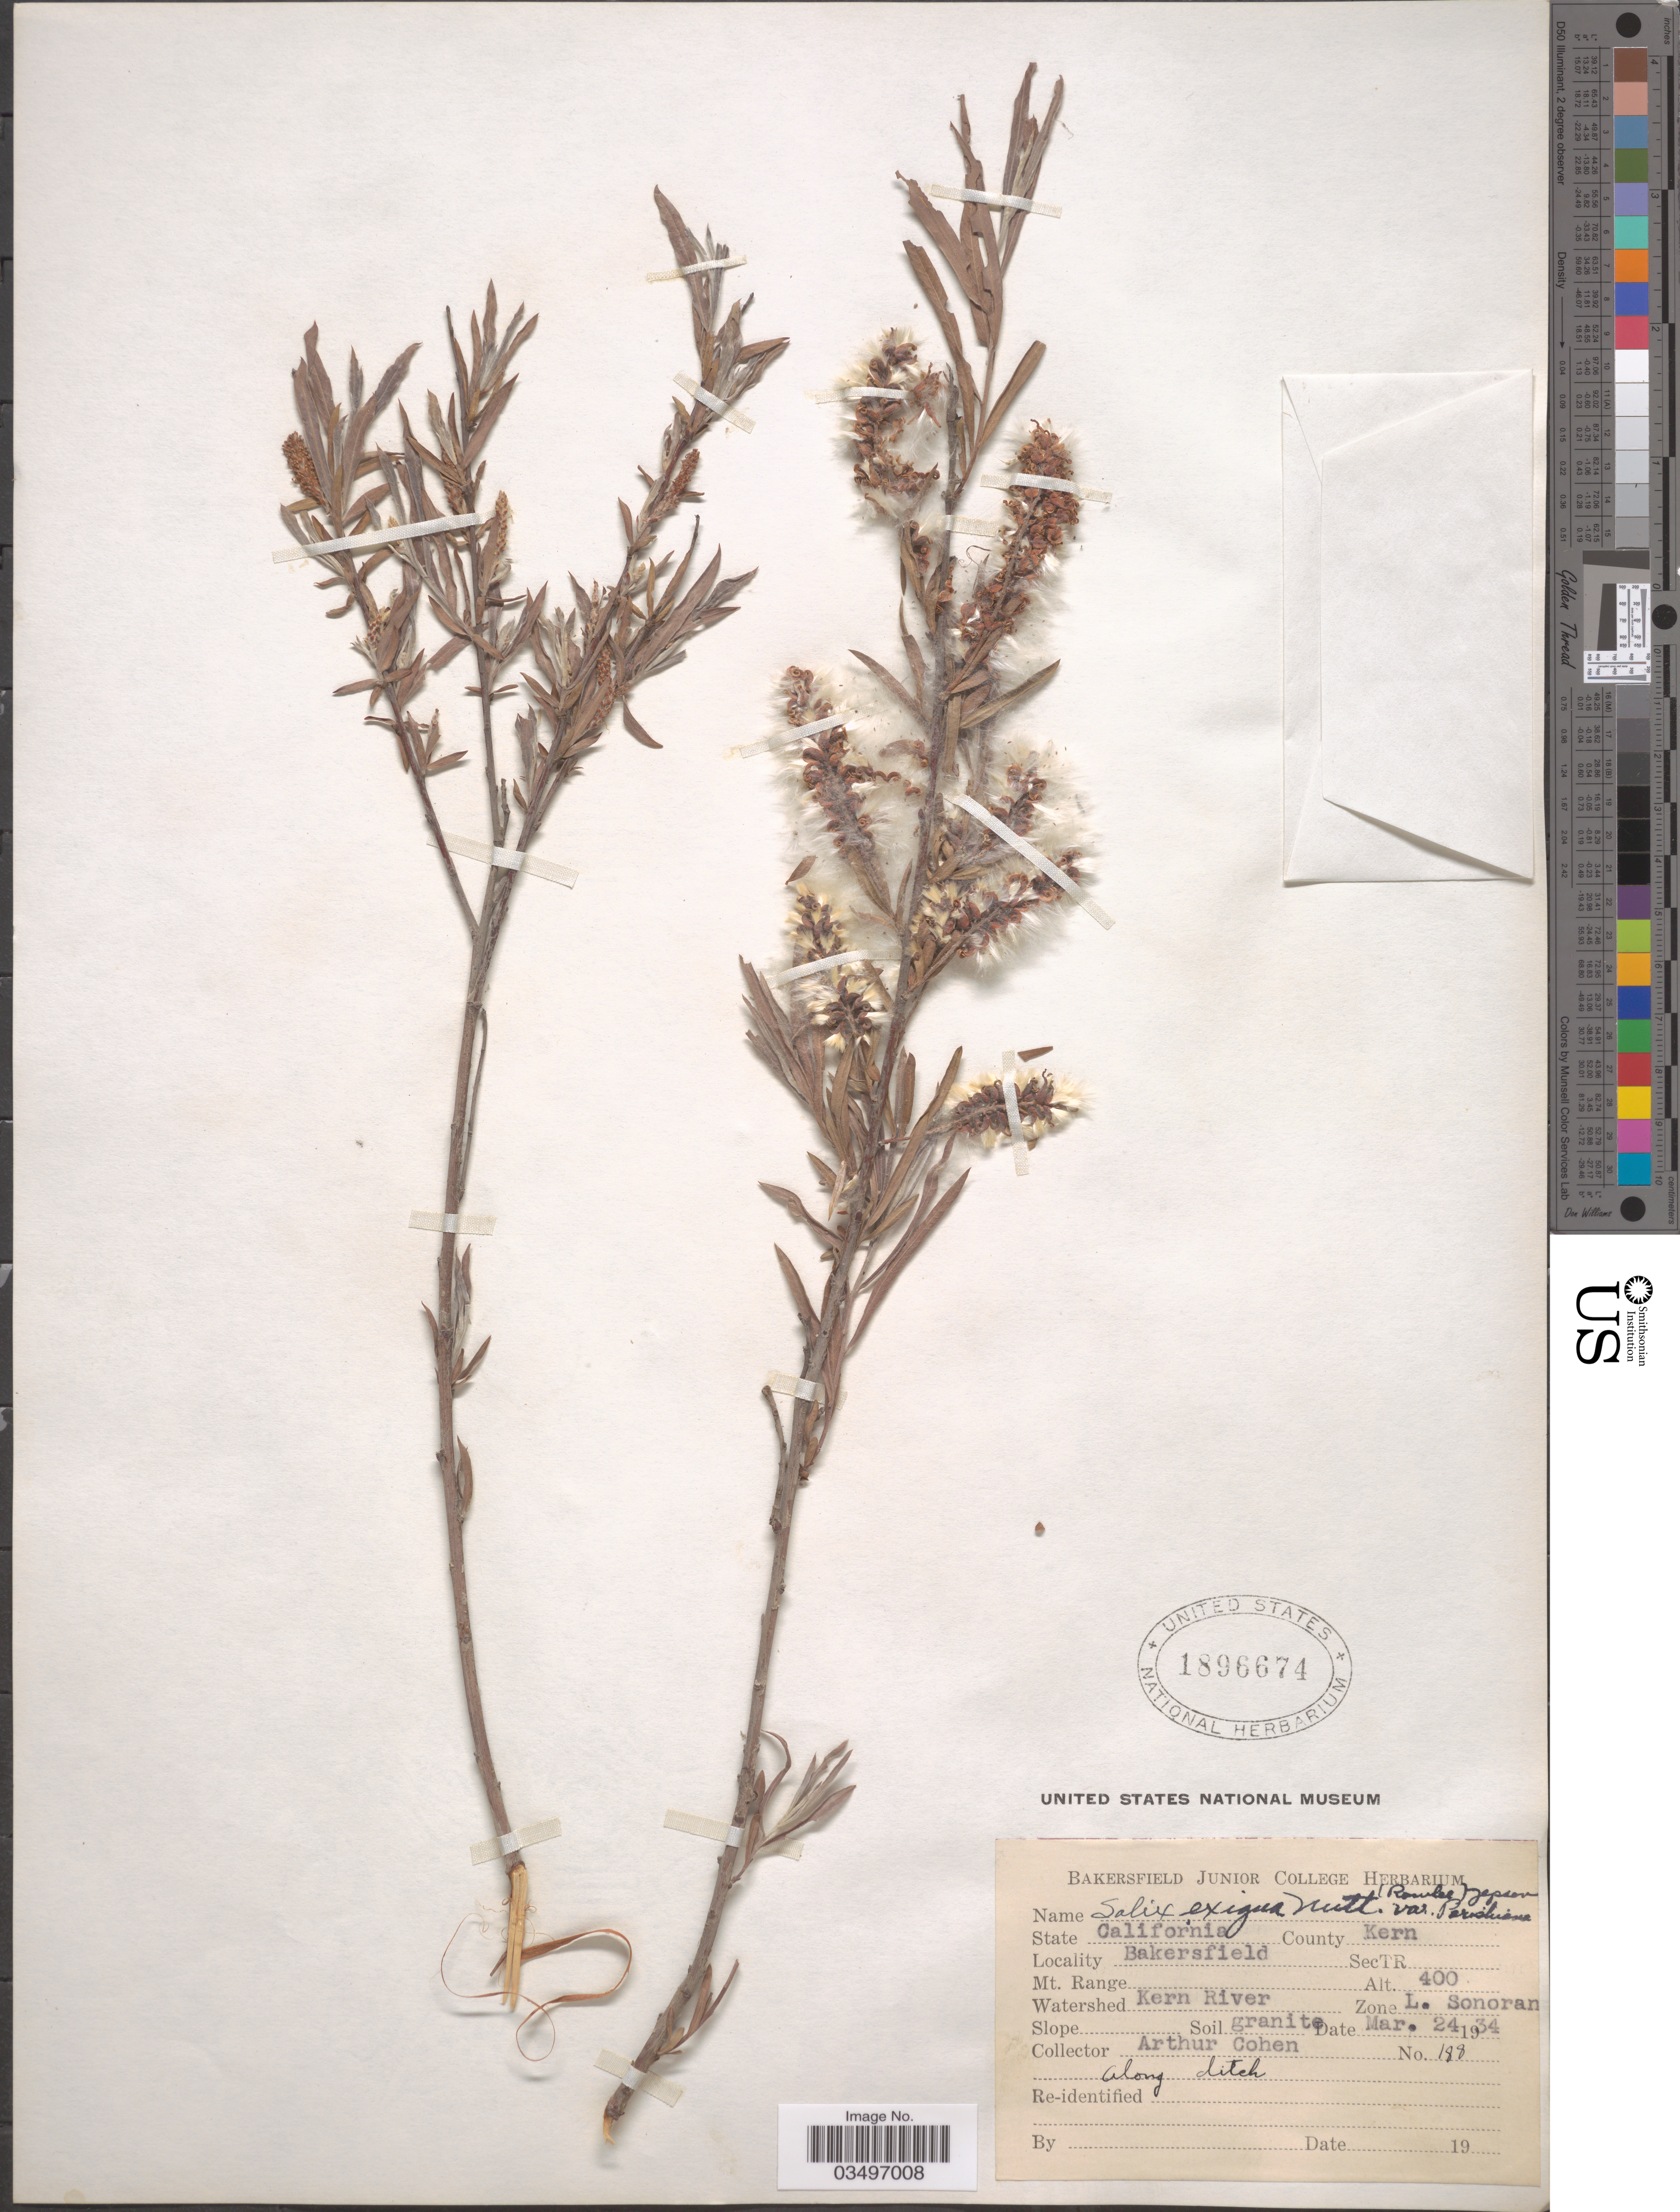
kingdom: Plantae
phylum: Tracheophyta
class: Magnoliopsida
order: Malpighiales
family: Salicaceae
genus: Salix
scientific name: Salix exigua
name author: Nutt.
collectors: A. Cohen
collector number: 188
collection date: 1934-03-24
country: United States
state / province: California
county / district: Kern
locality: County Kern Bakersfield. Sec TR. Watershed Kern River. Zone L. Sonoran.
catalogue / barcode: US 1896674